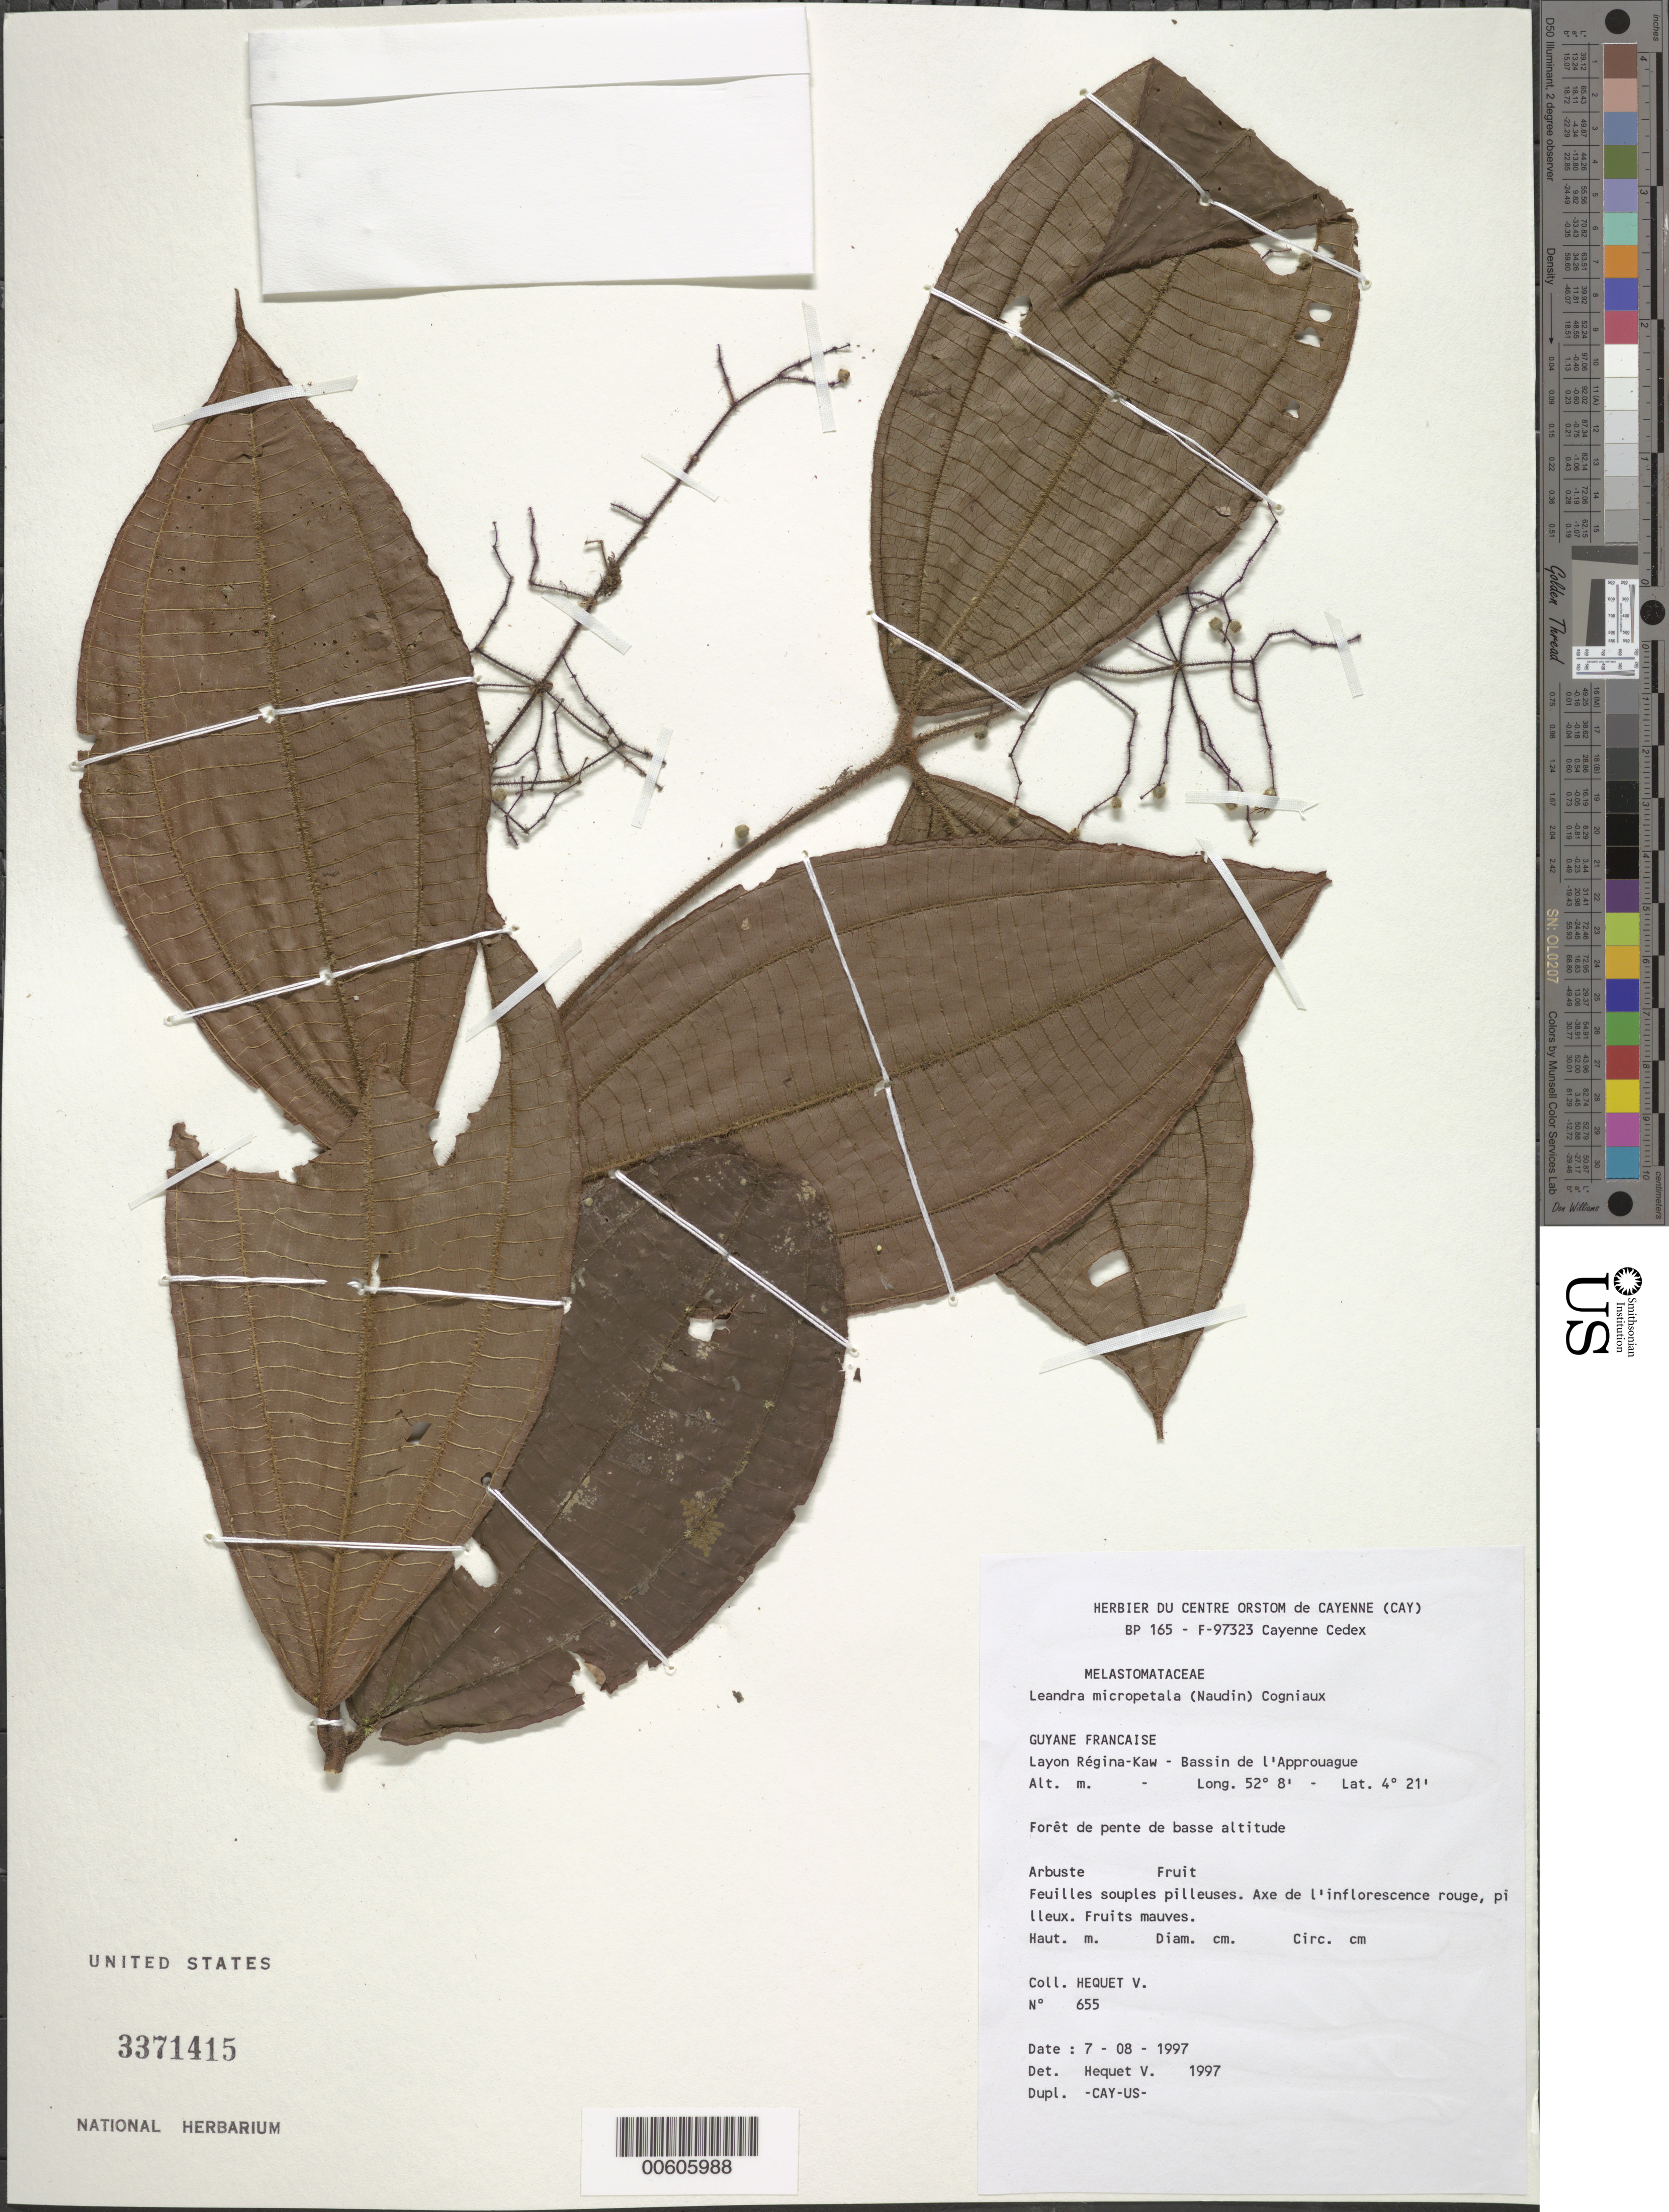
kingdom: Plantae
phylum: Tracheophyta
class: Magnoliopsida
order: Myrtales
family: Melastomataceae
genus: Leandra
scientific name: Leandra micropetala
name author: (Naudin) Cogn.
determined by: Hequet, V.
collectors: V. Hequet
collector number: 655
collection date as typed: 7-Aug-97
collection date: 1997-08-07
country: French Guiana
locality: Bassin de l'Approuague, Layon Régina de Kaw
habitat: Foret de pente de basse altitude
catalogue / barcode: US 3371415